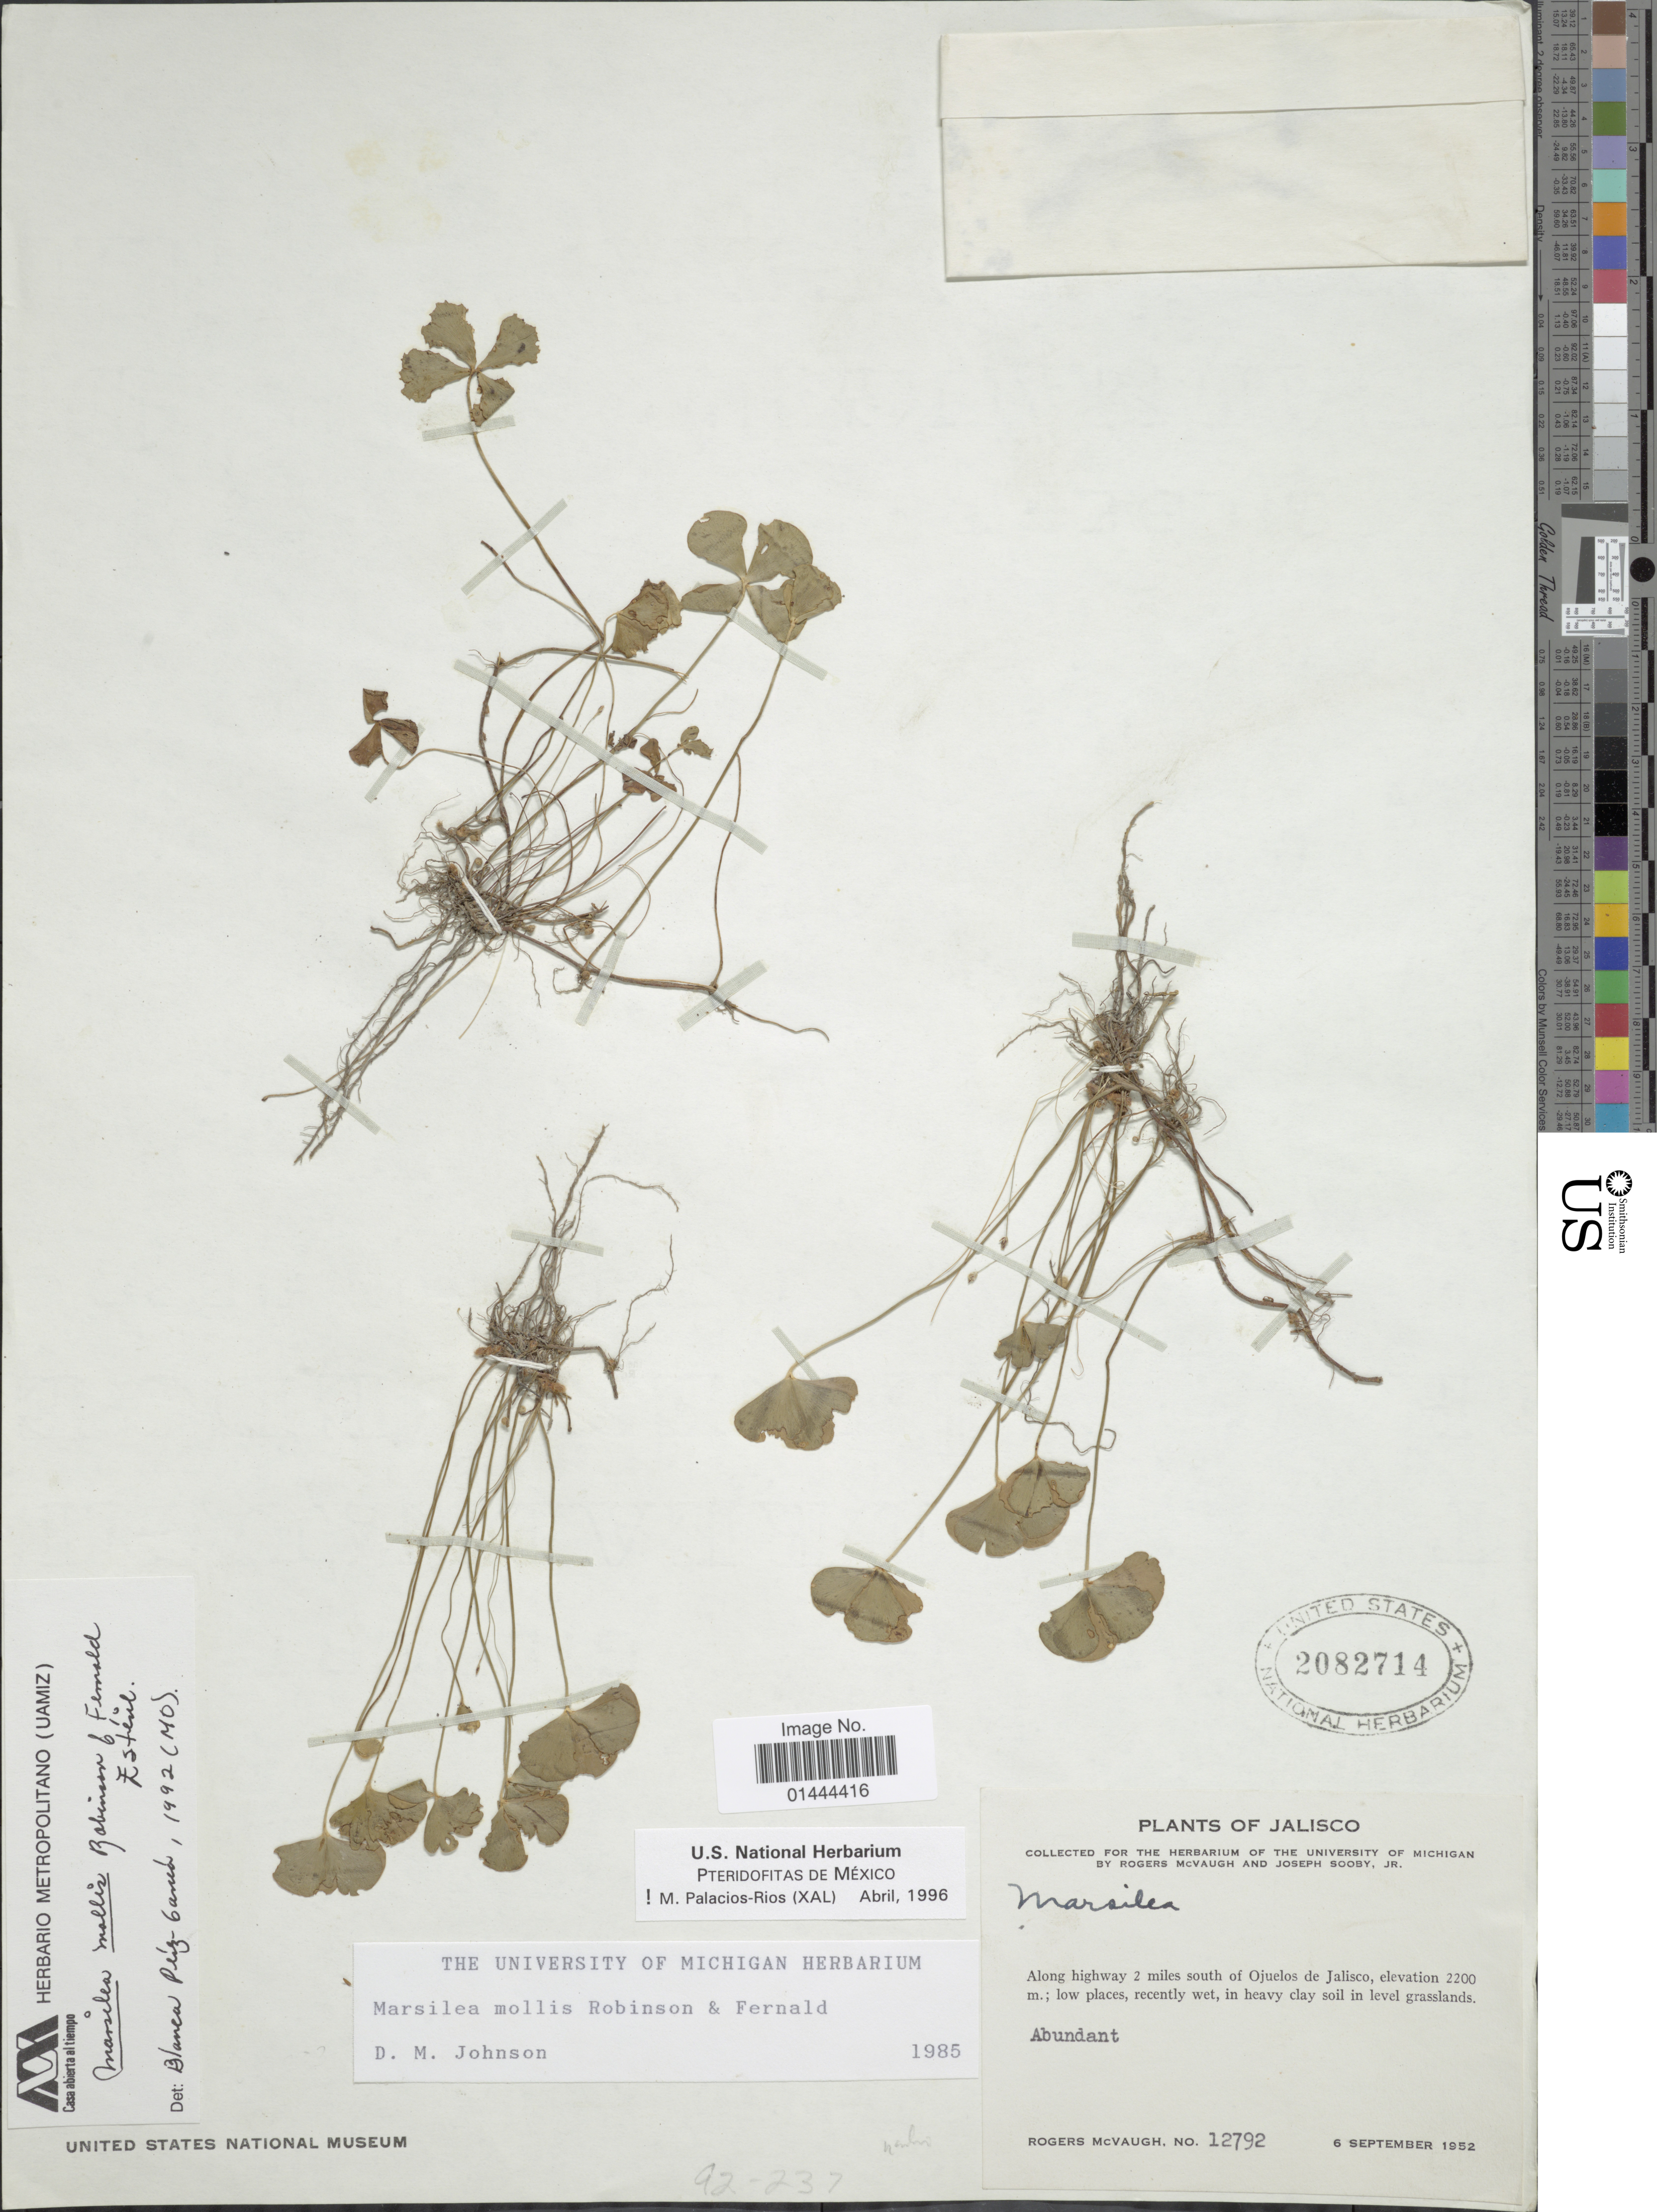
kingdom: Plantae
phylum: Tracheophyta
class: Polypodiopsida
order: Salviniales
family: Marsileaceae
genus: Marsilea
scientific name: Marsilea mollis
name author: B.L. Rob. & Fernald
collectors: R. McVaugh & J. Sooby Jr.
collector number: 12792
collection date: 1952-09-06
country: Mexico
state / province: Jalisco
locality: Along highway 2 miles south of Ojuelos de Jalisco; low places, recently wet, in heavy clay soil in level grasslands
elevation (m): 2200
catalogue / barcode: US 2082714